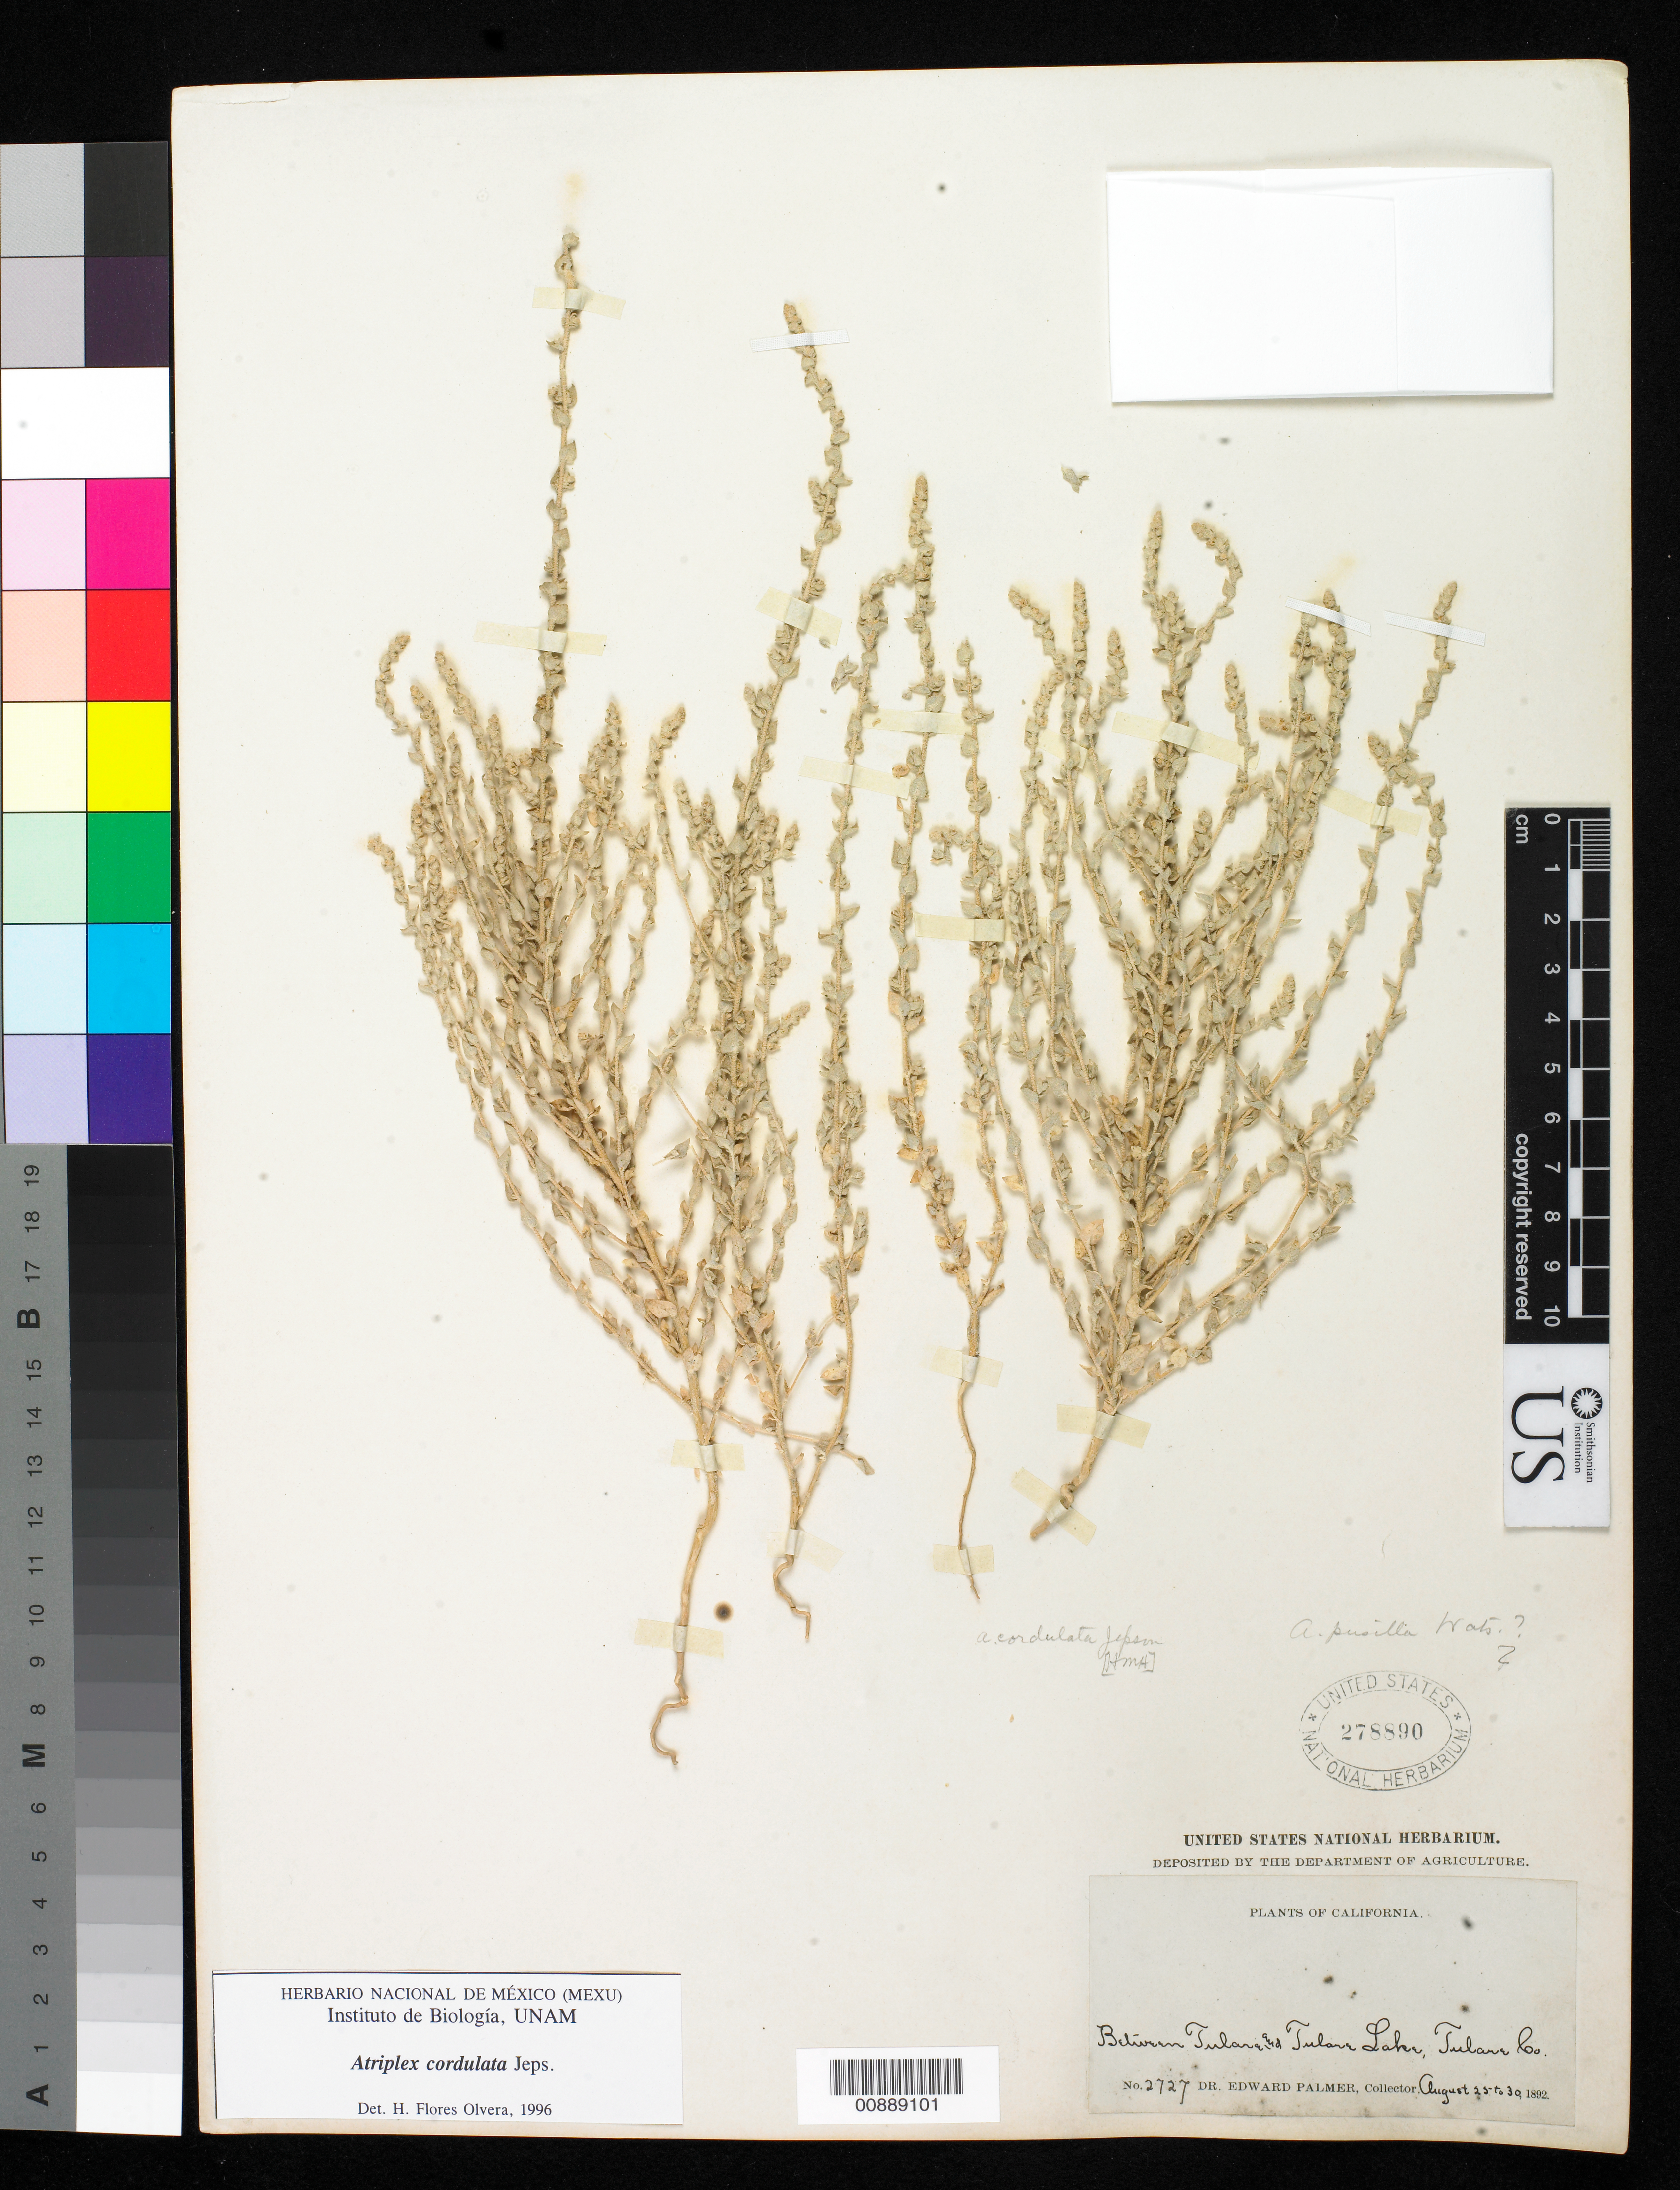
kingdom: Plantae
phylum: Tracheophyta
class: Magnoliopsida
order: Caryophyllales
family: Amaranthaceae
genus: Atriplex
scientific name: Atriplex cordulata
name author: Jeps.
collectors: E. Palmer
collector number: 2727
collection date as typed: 25 Aug 1892 to 30 Aug 1892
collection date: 1892-08-25/1892-08-30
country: United States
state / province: California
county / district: Tulare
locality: Between Tulare and Tulare Lake, Tulare County, California.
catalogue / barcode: US 278890